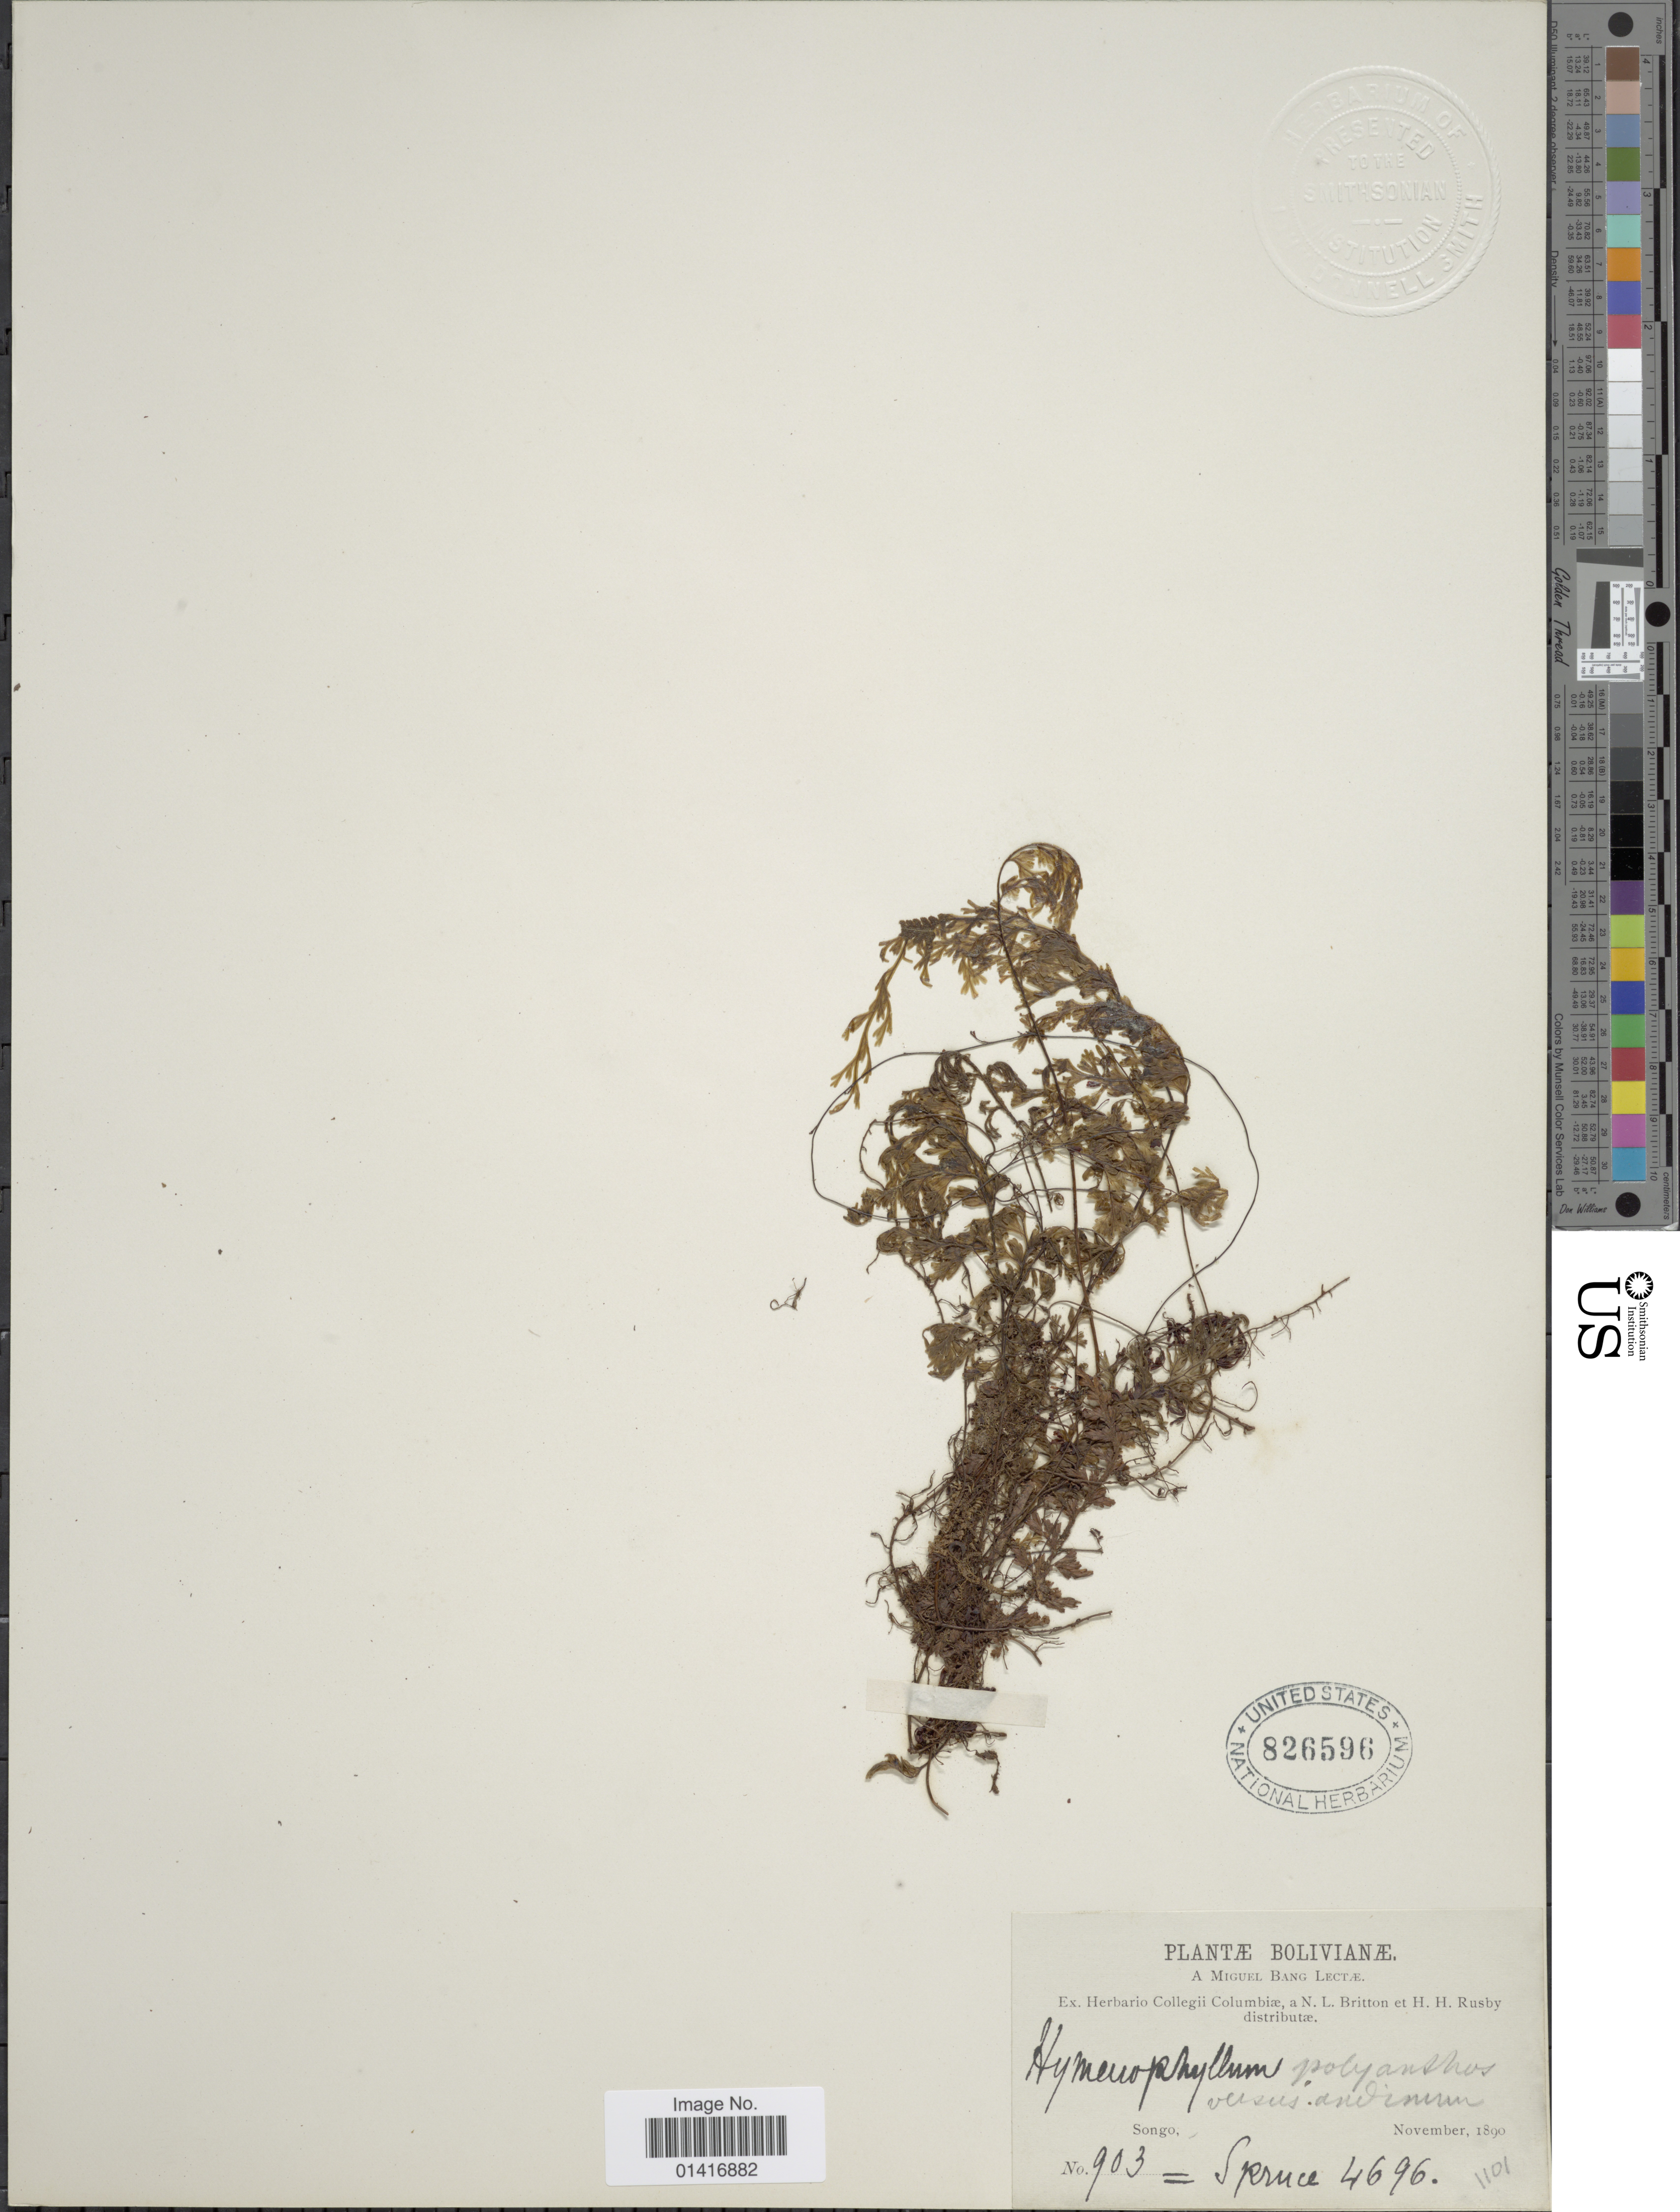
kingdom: Plantae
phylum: Tracheophyta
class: Polypodiopsida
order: Hymenophyllales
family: Hymenophyllaceae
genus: Hymenophyllum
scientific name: Hymenophyllum polyanthos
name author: (Sw.) Sw.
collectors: M. Bang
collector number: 903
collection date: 1890-11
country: Bolivia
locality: Songo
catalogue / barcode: US 826596